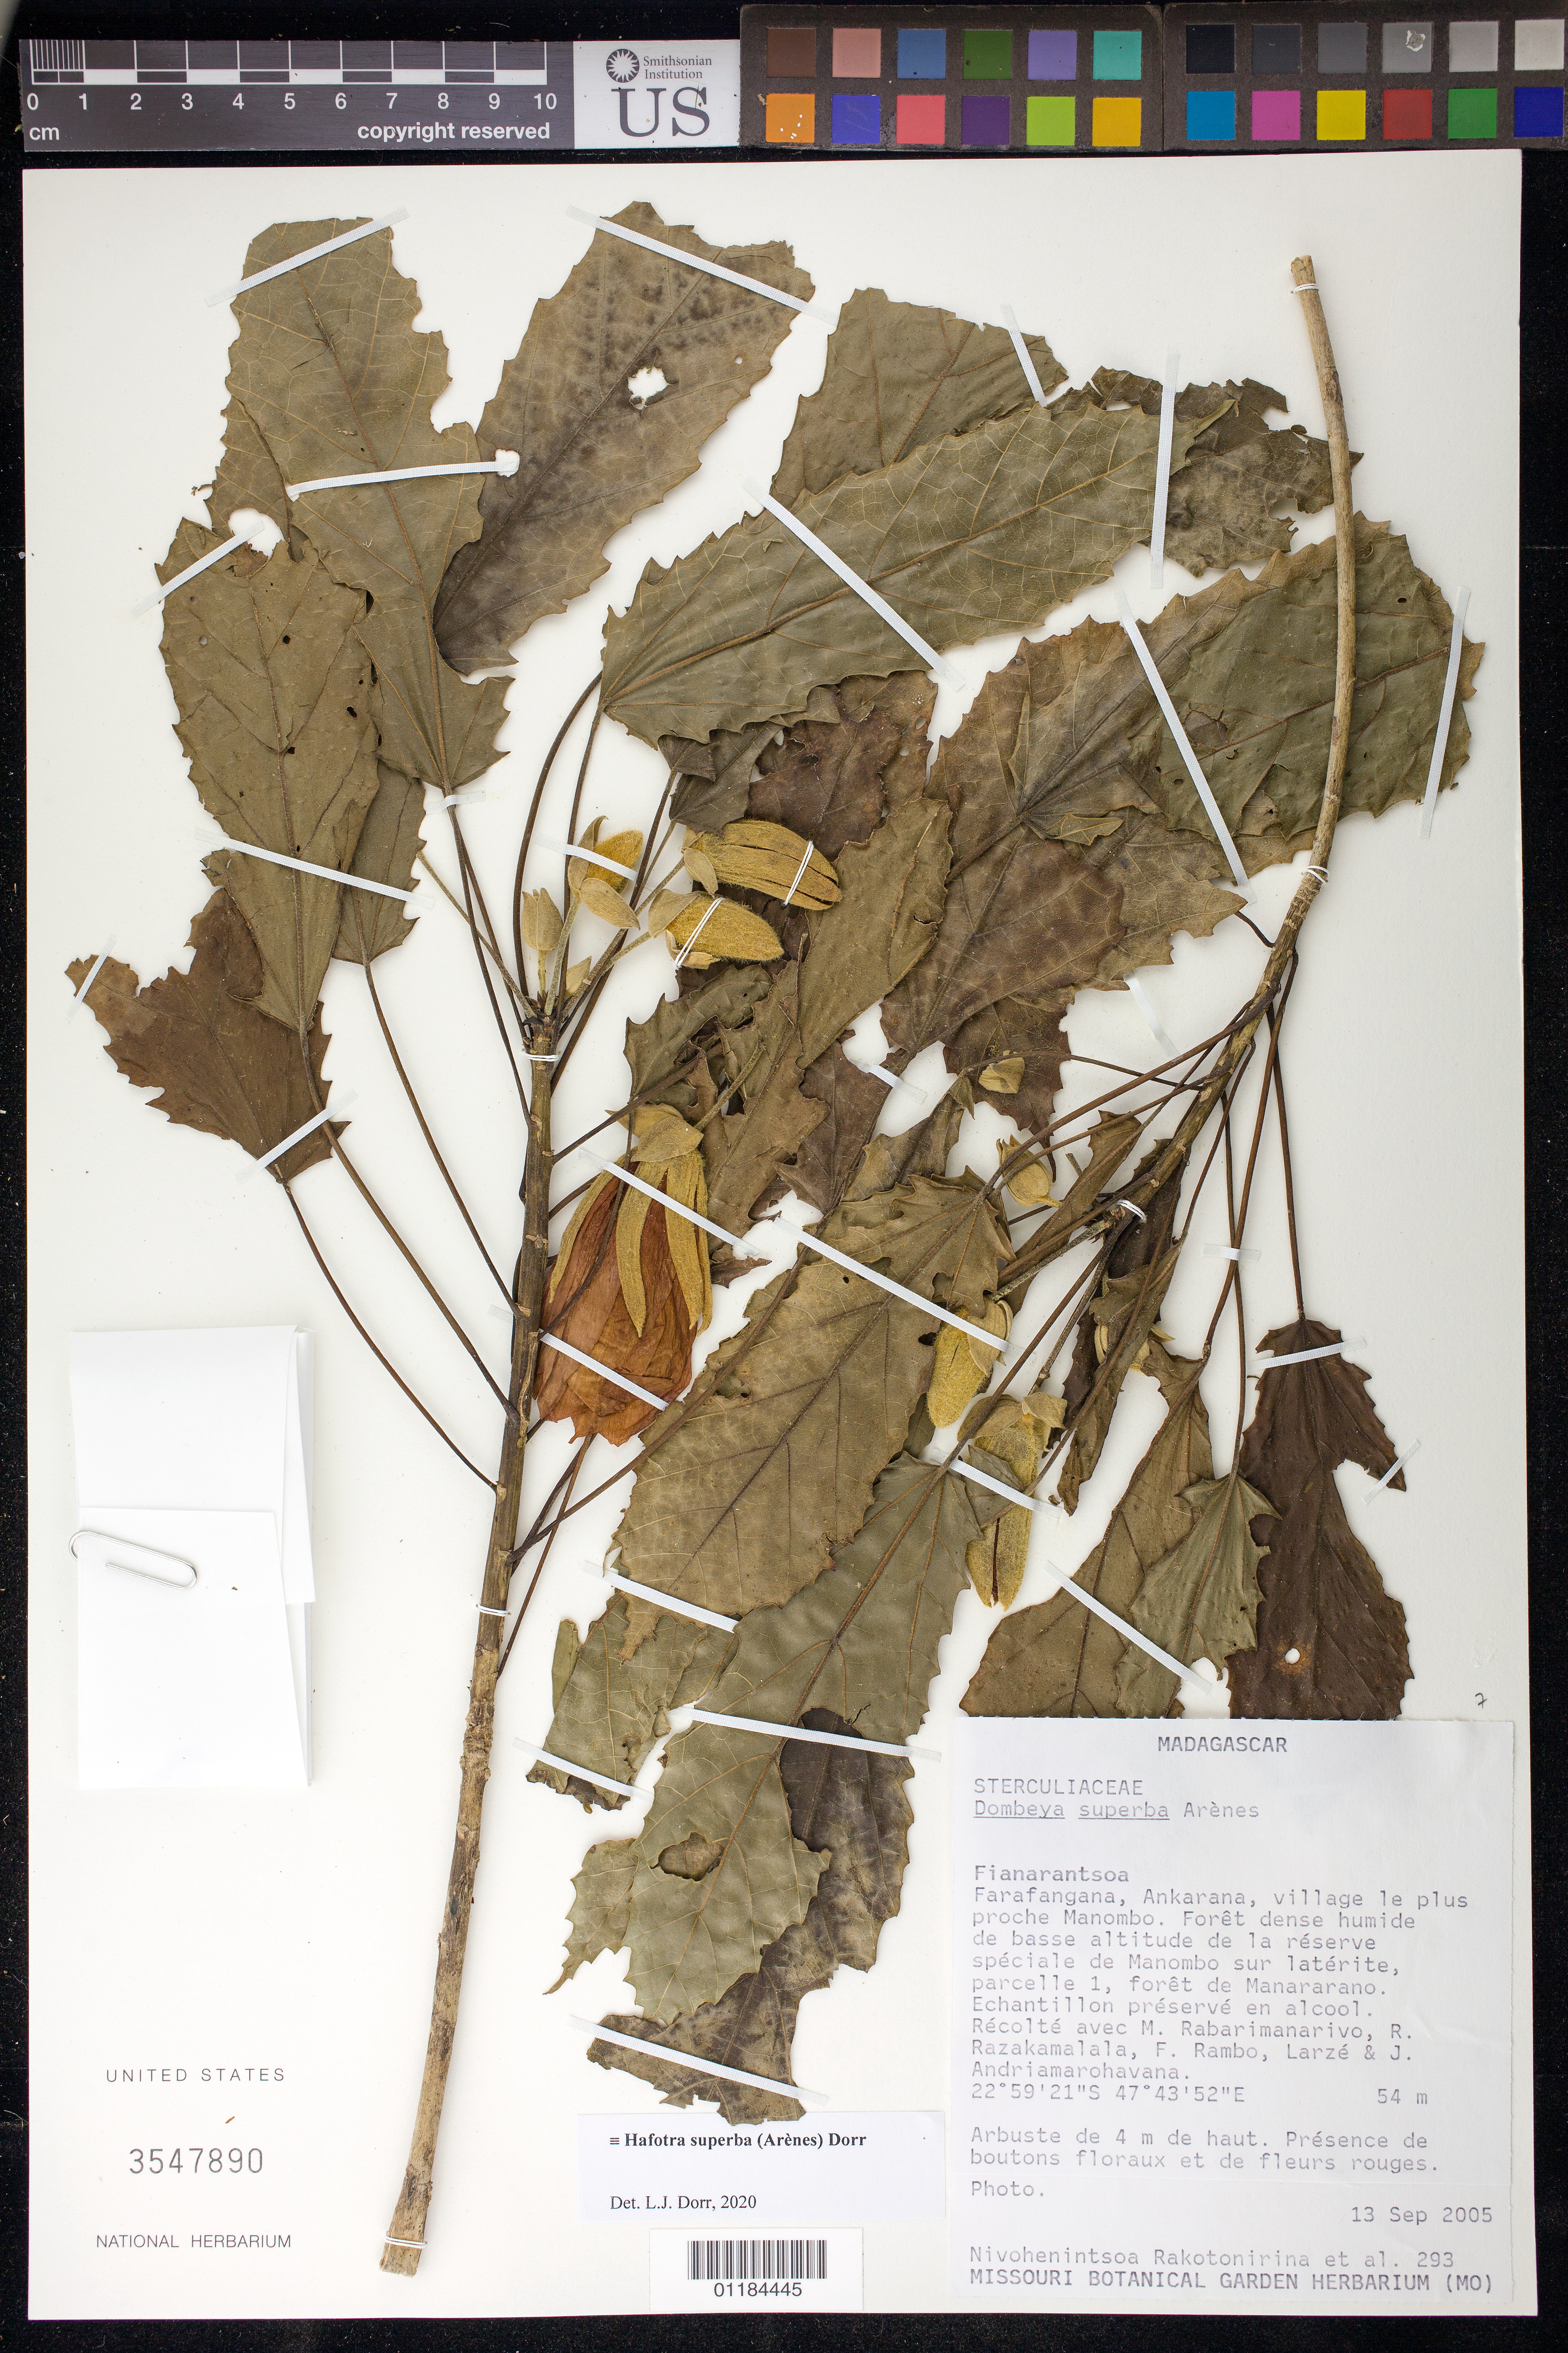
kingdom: Plantae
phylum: Tracheophyta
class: Magnoliopsida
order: Malvales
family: Malvaceae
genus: Hafotra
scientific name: Hafotra superba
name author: (Arènes) Dorr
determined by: Dorr, L. J., (BOT), Smithsonian Institution - National Museum of Natural History (UNITED STATES)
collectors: N. Rakotonirina, M. Rabarimanarivo, R. Razakamalala, F. Rambo & et al.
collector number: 293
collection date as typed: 13 Sep 2005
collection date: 2005-09-13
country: Madagascar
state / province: Atsimo-Atsinanana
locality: Farafangana, Ankarana, village le plus proche Manombo. Forêt dense humide de basse altitude de la réserve spéciale de Manombo sur latérite, parcelle 1, forêt de Manararano.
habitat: forêt dense humide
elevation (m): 54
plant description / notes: echantillon preserve en alcool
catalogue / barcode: US 3547890